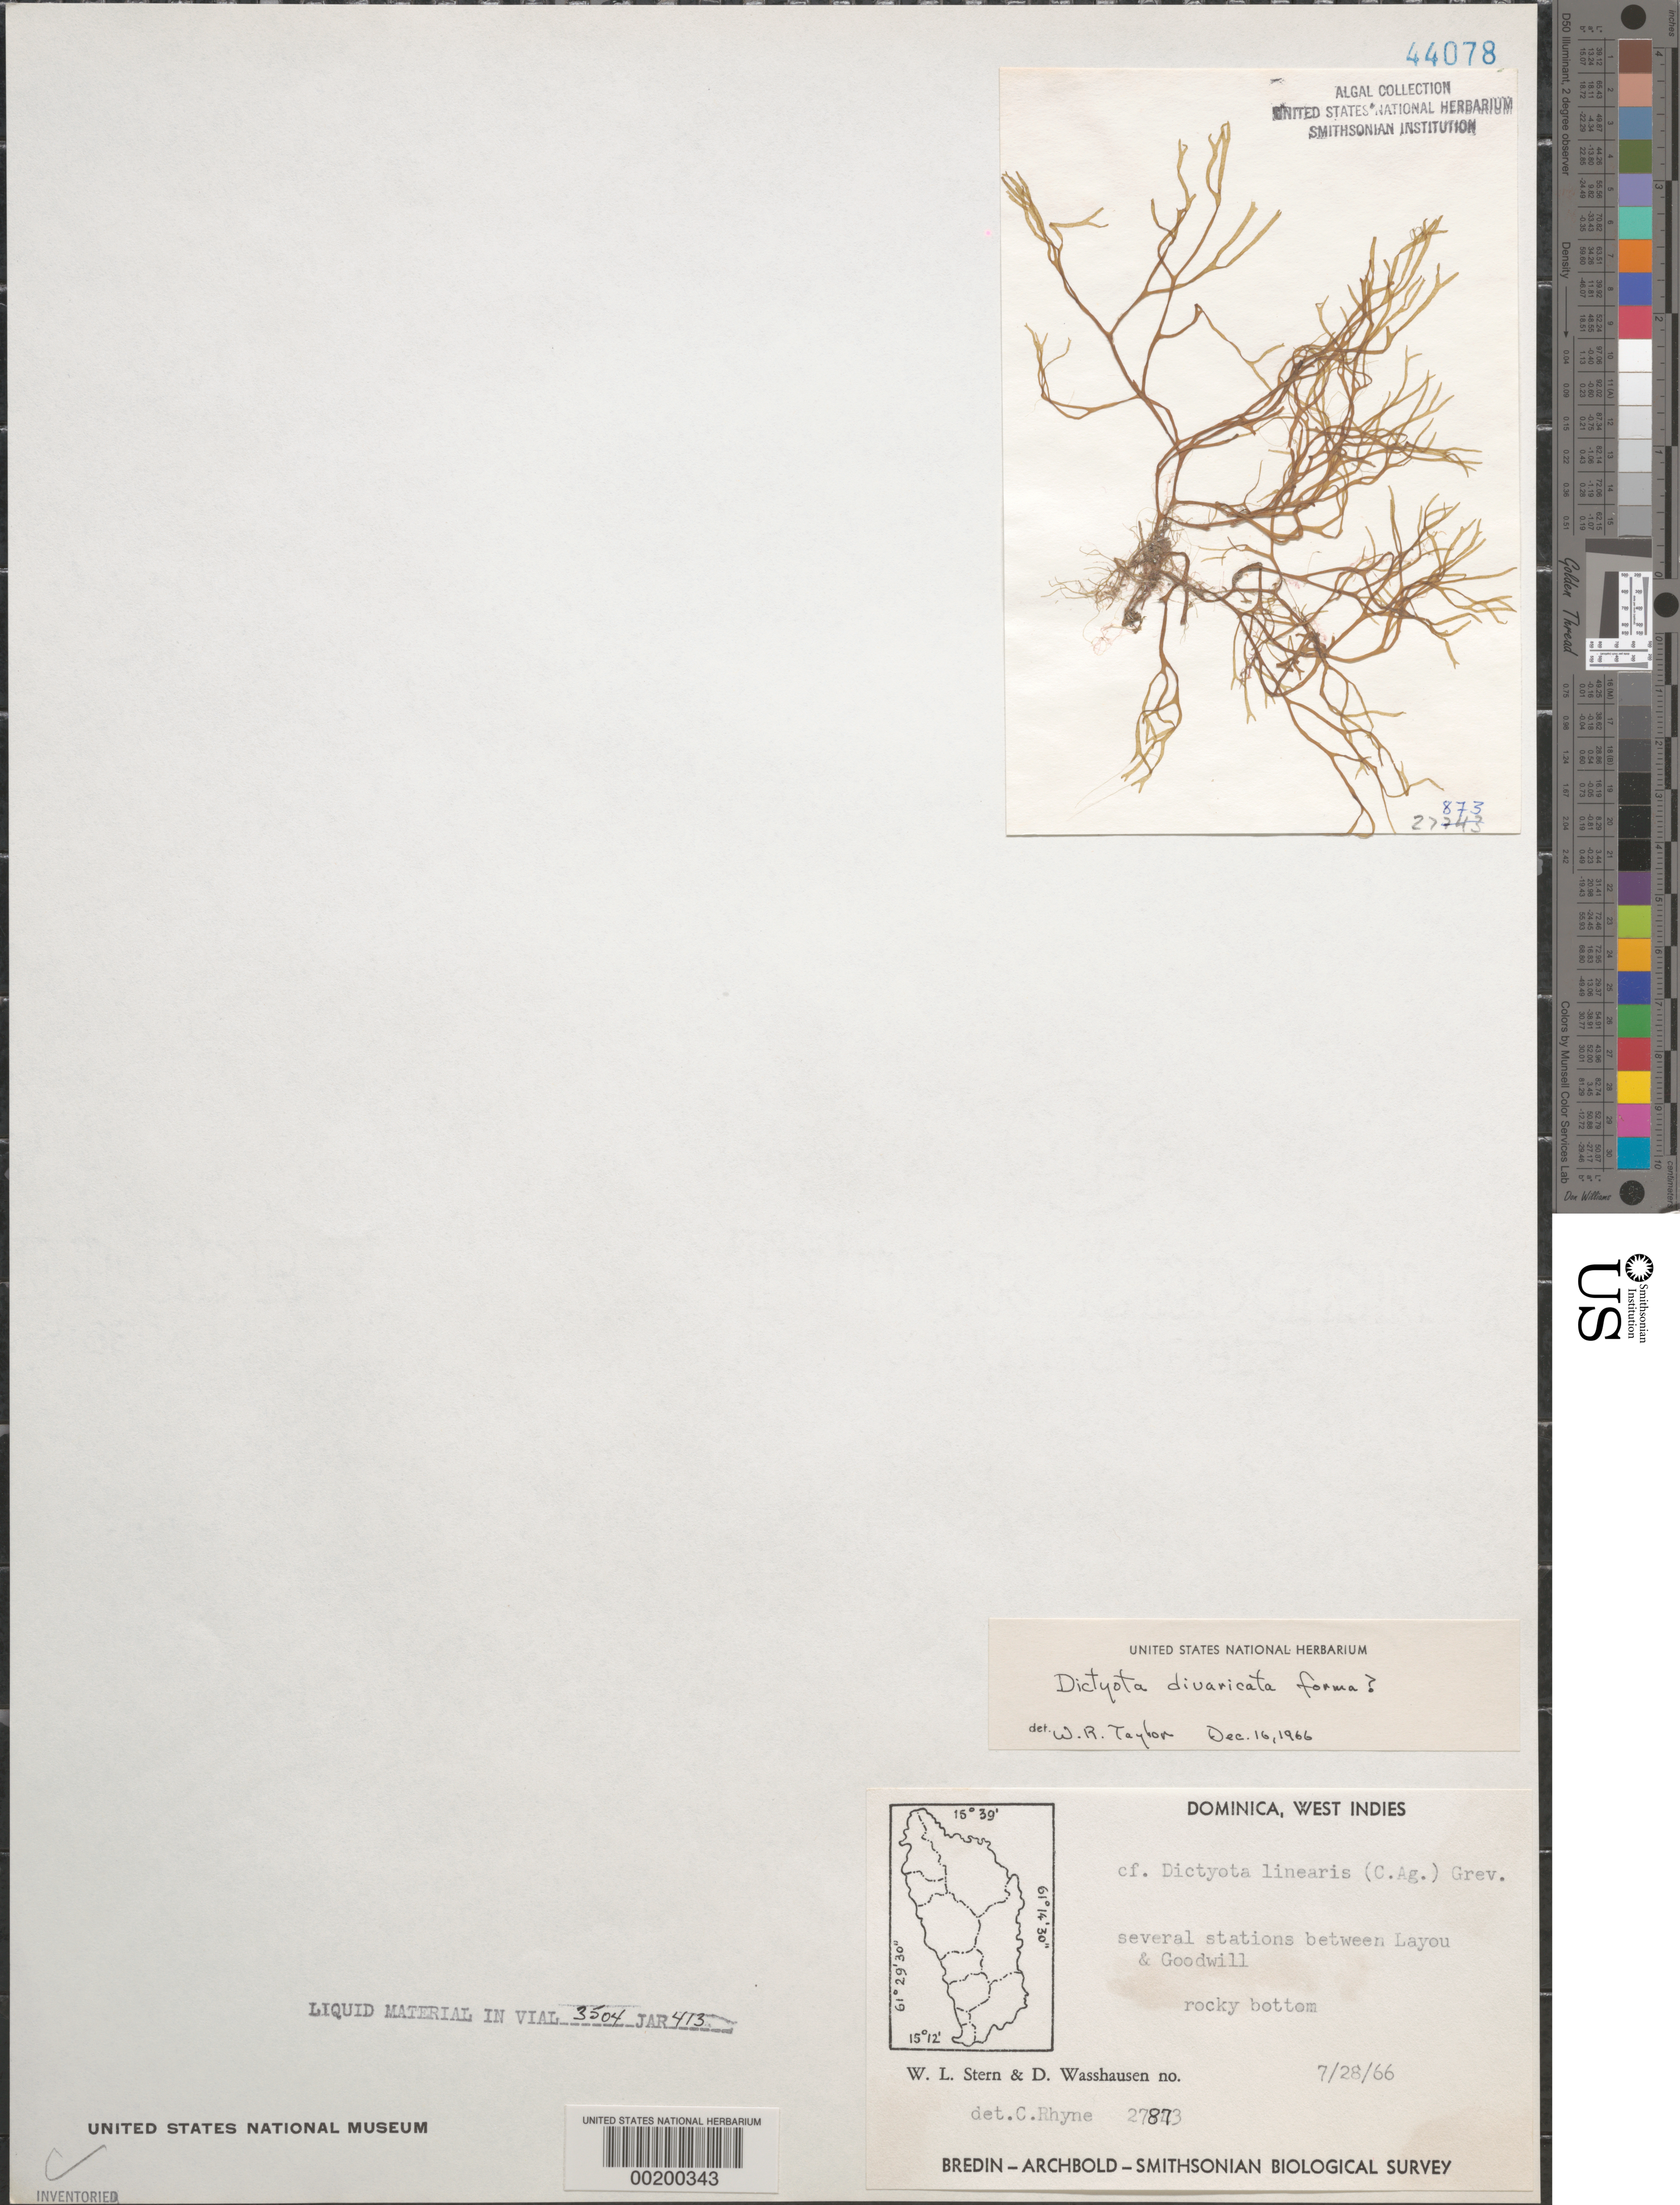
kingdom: Chromista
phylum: Ochrophyta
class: Phaeophyceae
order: Dictyotales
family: Dictyotaceae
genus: Dictyota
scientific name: Dictyota divaricata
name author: J.V.Lamouroux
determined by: Taylor, William R.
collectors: W. L. Stern & D. C. Wasshausen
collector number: EYD 27873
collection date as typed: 28 Jul 1966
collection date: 1966-07-28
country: Dominica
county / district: St. Paul's Parish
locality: Between Layou and Goodwill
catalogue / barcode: US 44078